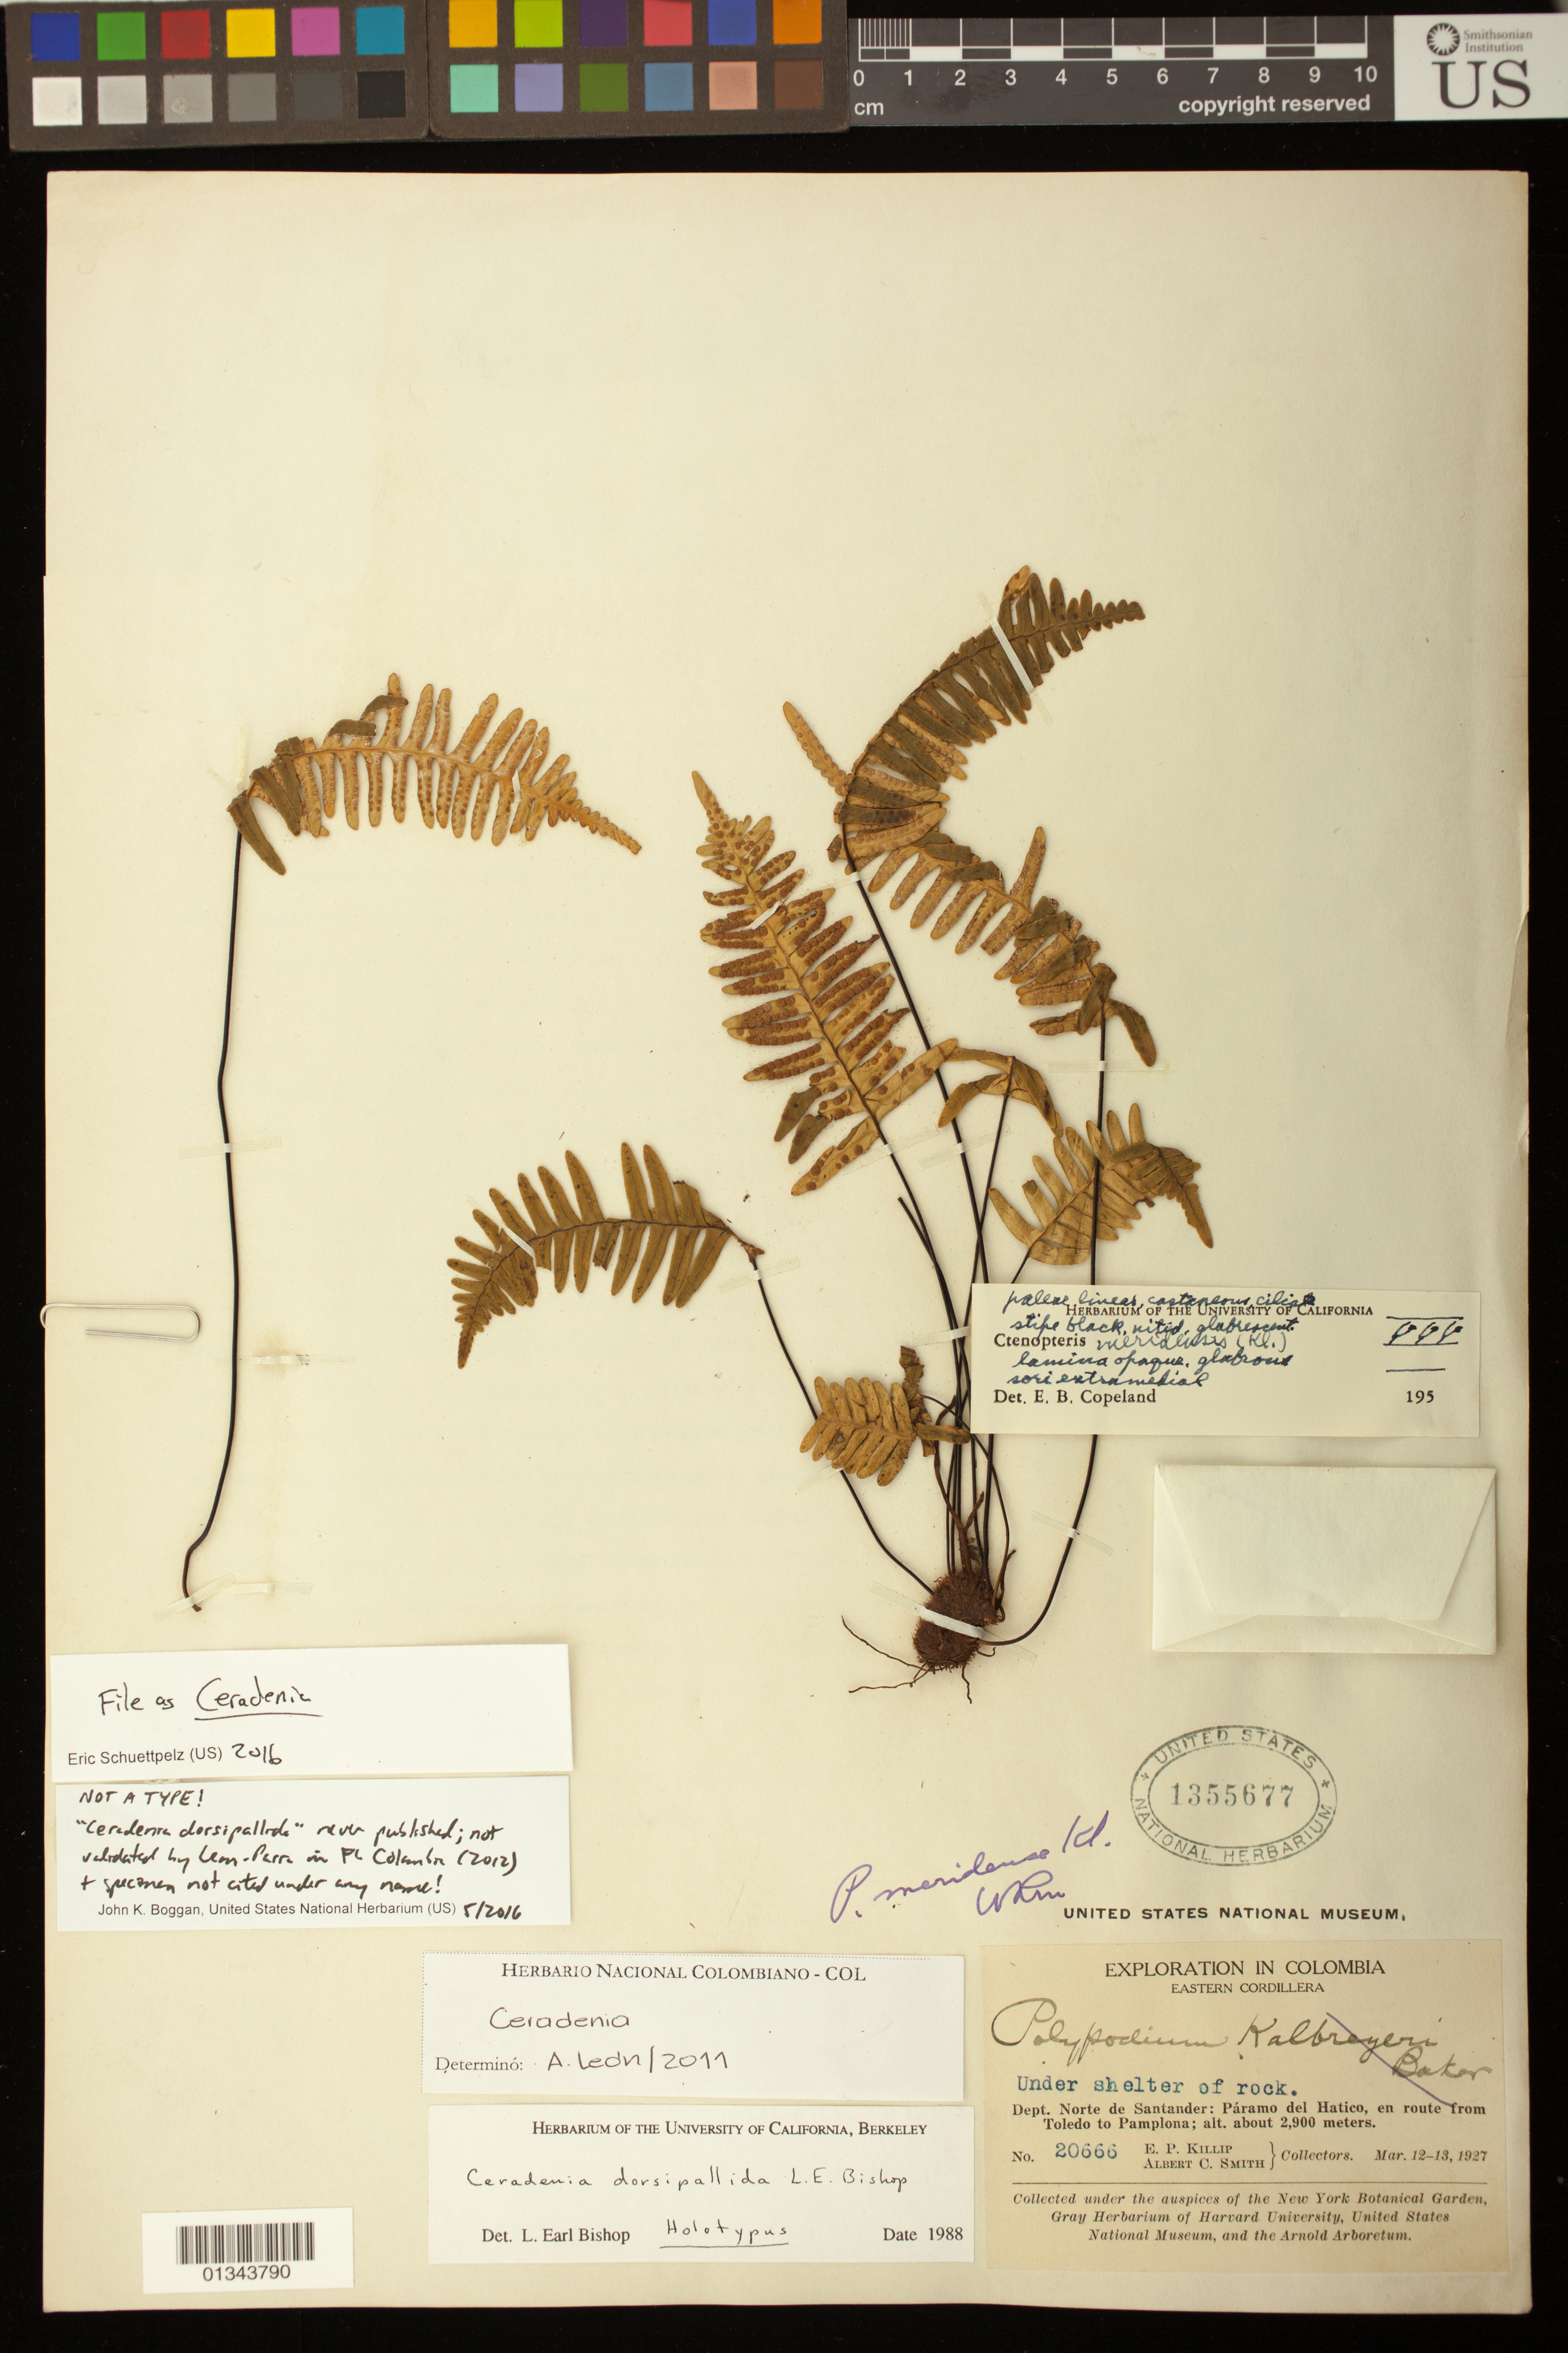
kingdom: Plantae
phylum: Tracheophyta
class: Polypodiopsida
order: Polypodiales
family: Polypodiaceae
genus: Ceradenia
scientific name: Ceradenia sp.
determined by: Schuettpelz, E., (US), Smithsonian Institution - National Museum of Natural History (UNITED STATES)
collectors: E. P. Killip & A. C. Smith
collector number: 20666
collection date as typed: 12 Mar 1927 to 13 Mar 1927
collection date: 1927-03-12/1927-03-13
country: Colombia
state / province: Norte de Santander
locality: Eastern Cordillera, Páramo del Hatico, en route from Toledo to Pamplona.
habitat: Under shelter of rock.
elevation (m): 2900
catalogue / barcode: US 1355677